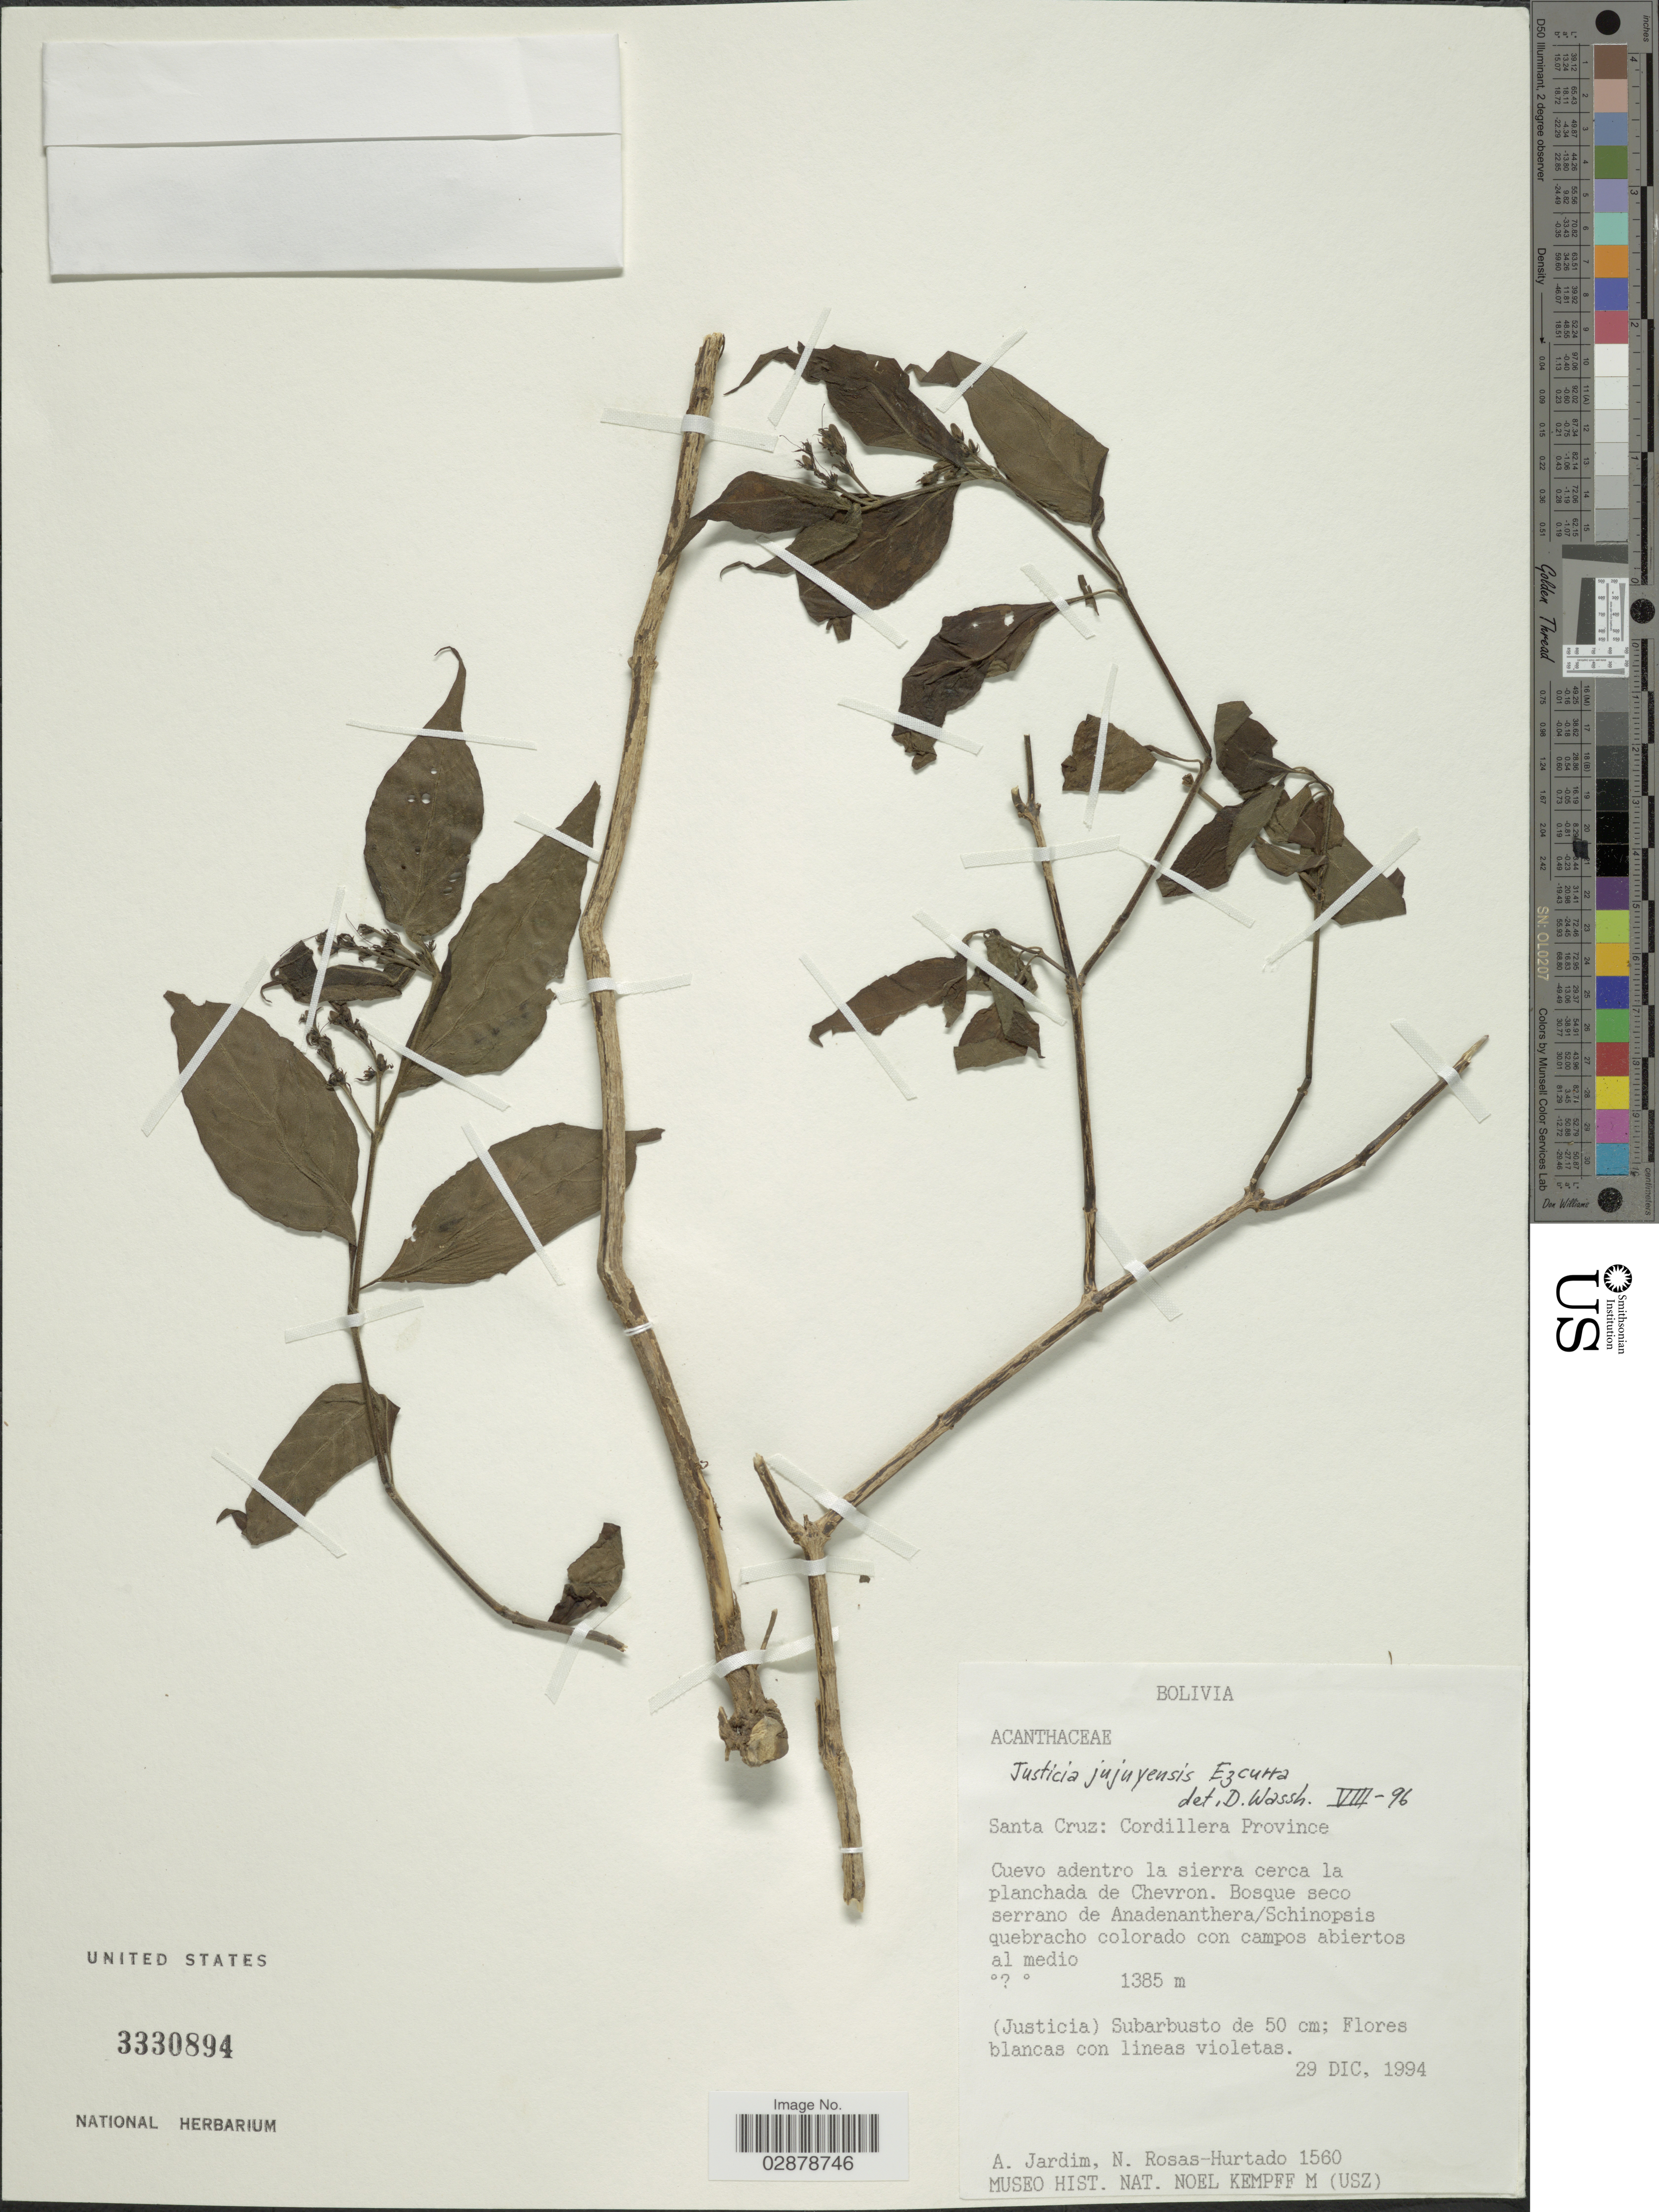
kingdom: Plantae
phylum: Tracheophyta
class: Magnoliopsida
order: Lamiales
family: Acanthaceae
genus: Justicia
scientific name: Justicia corumbensis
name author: (Lindau) Wassh. & C. Ezcurra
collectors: A. Jardim & N. Rosas-Hurtado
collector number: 1560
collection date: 1994-12-29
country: Bolivia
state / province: Santa Cruz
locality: Santa Cruz: Cordillera Province, Cuevo adentro la sierra cerca la planchada de Chevron.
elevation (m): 1385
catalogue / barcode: US 3330894